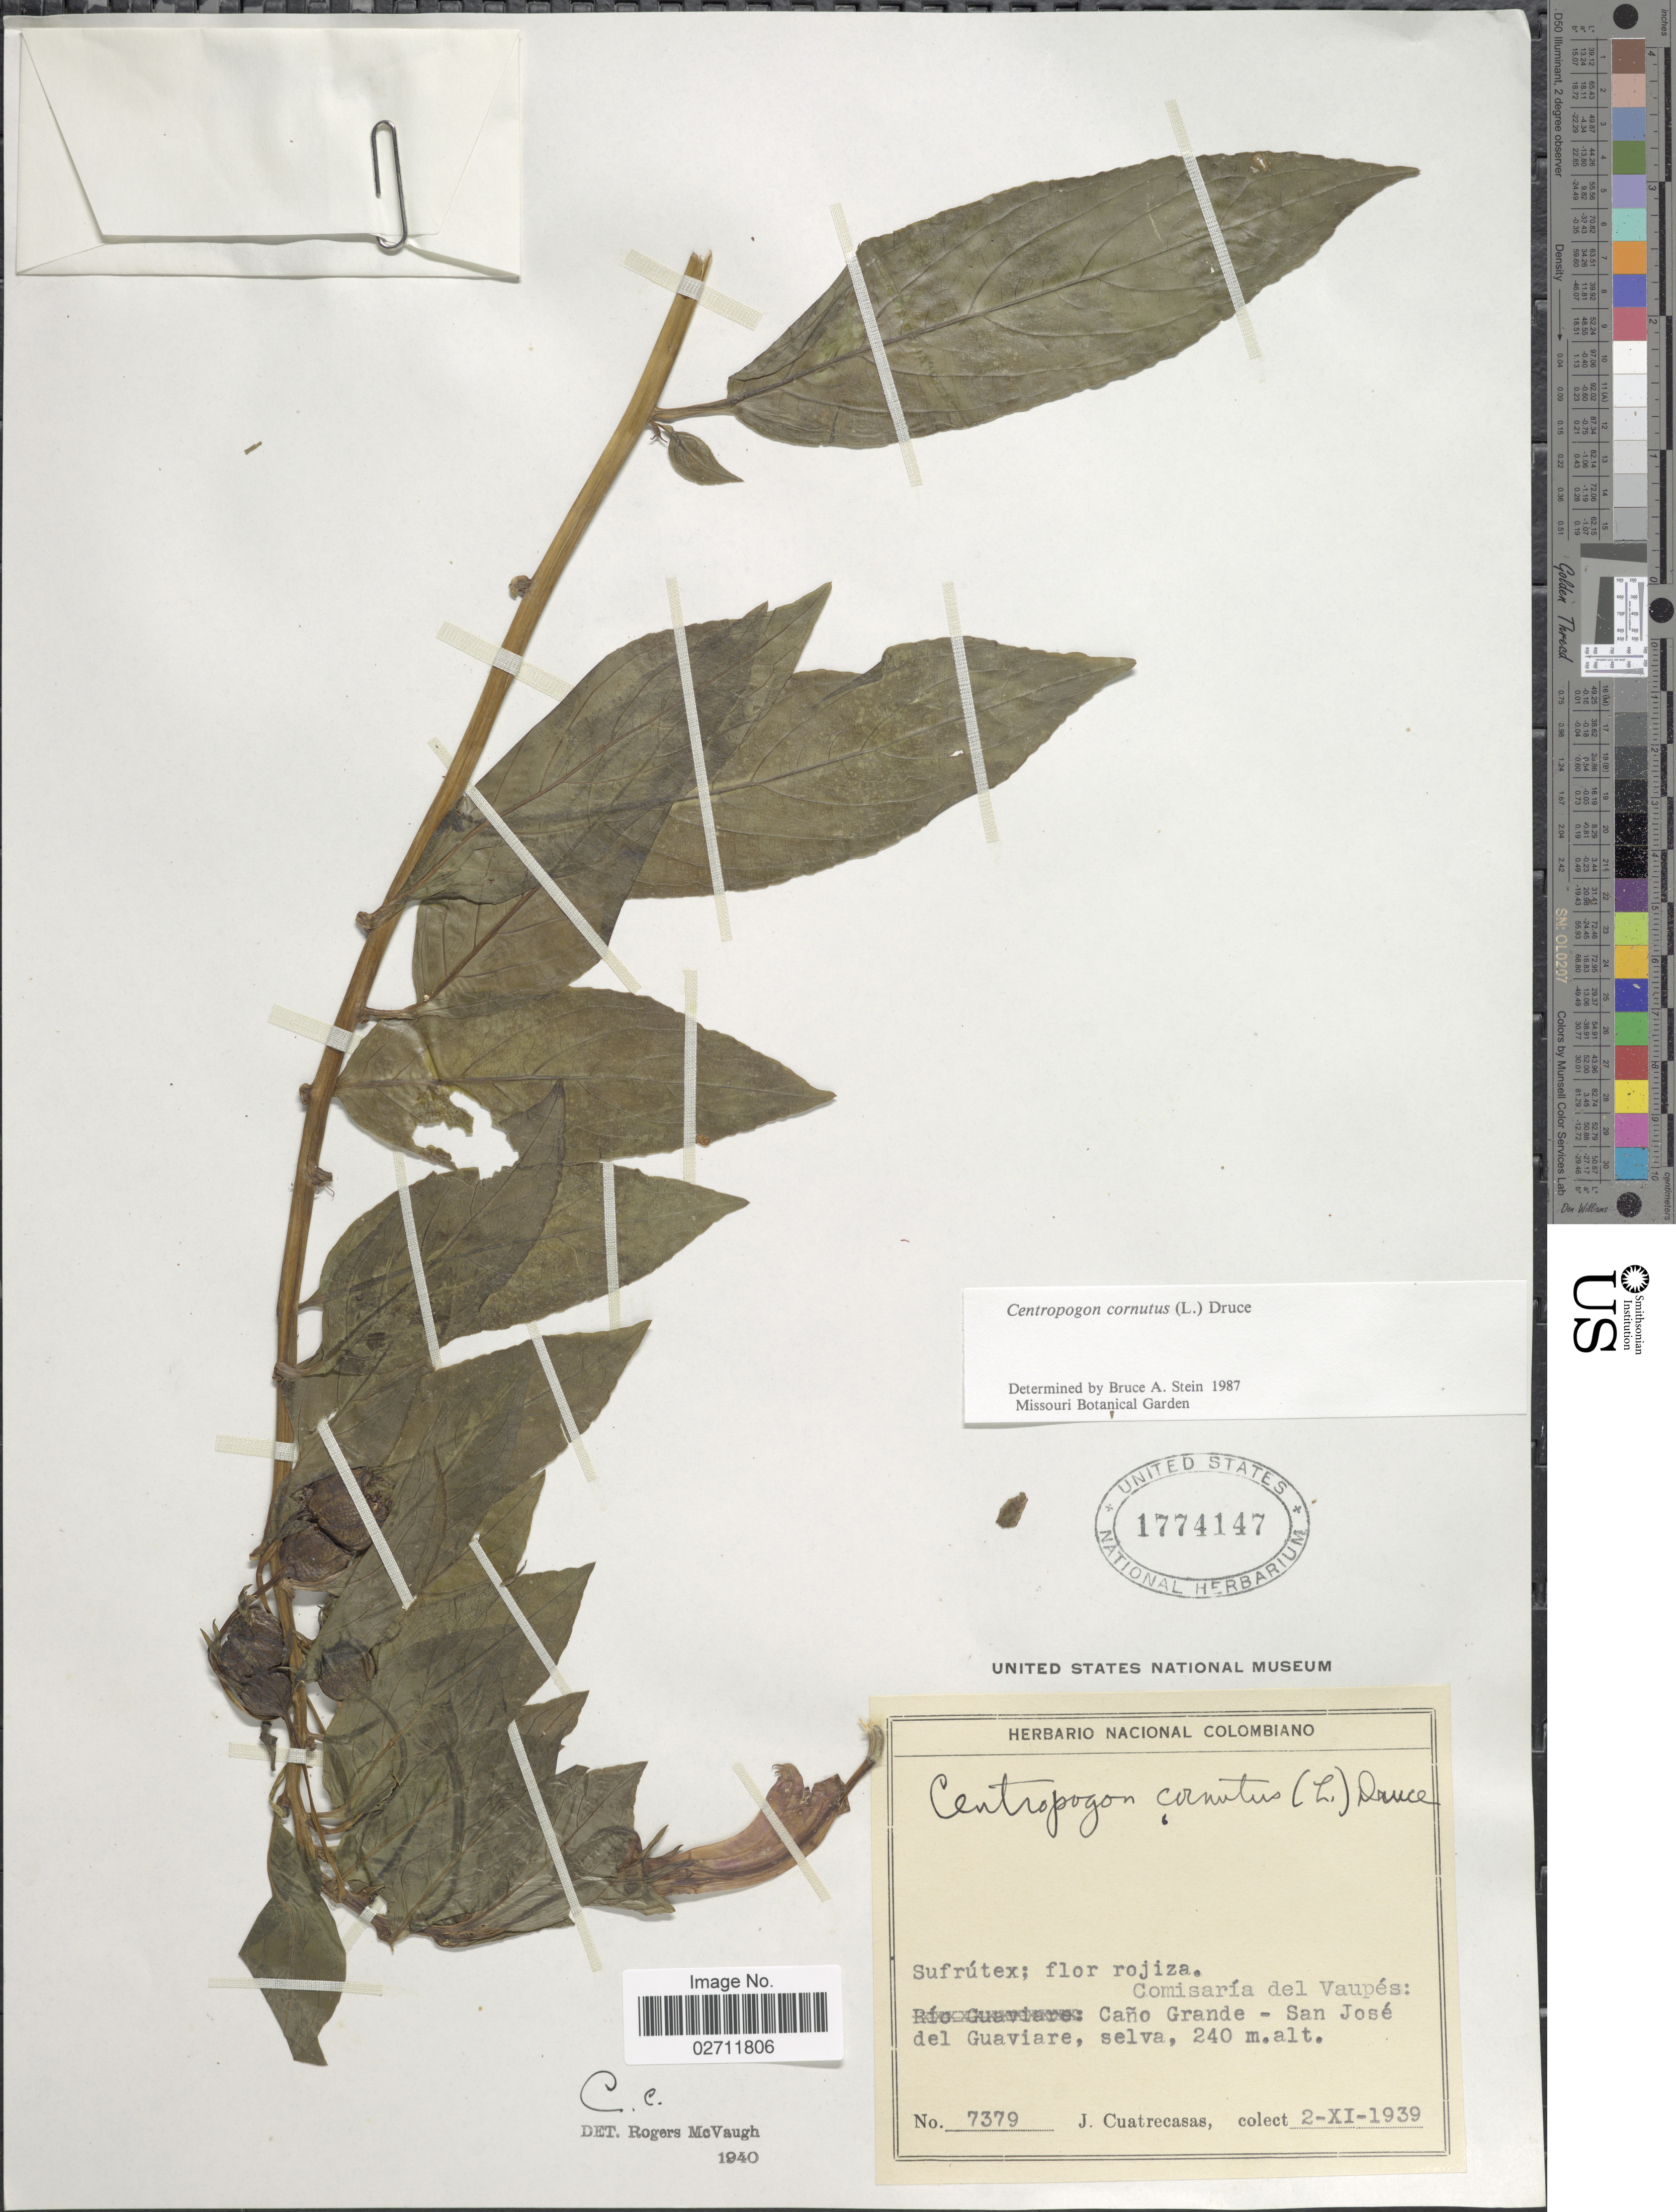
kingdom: Plantae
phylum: Tracheophyta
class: Magnoliopsida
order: Asterales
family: Campanulaceae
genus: Centropogon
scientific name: Centropogon cornutus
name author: (L.) Druce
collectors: J. Cuatrecasas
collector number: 7379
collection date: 1939-11-02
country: Colombia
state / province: Vaupés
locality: Comisaria del Vaupes. Cano Grande - San Jose del Guaviare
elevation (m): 240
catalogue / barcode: US 1774147